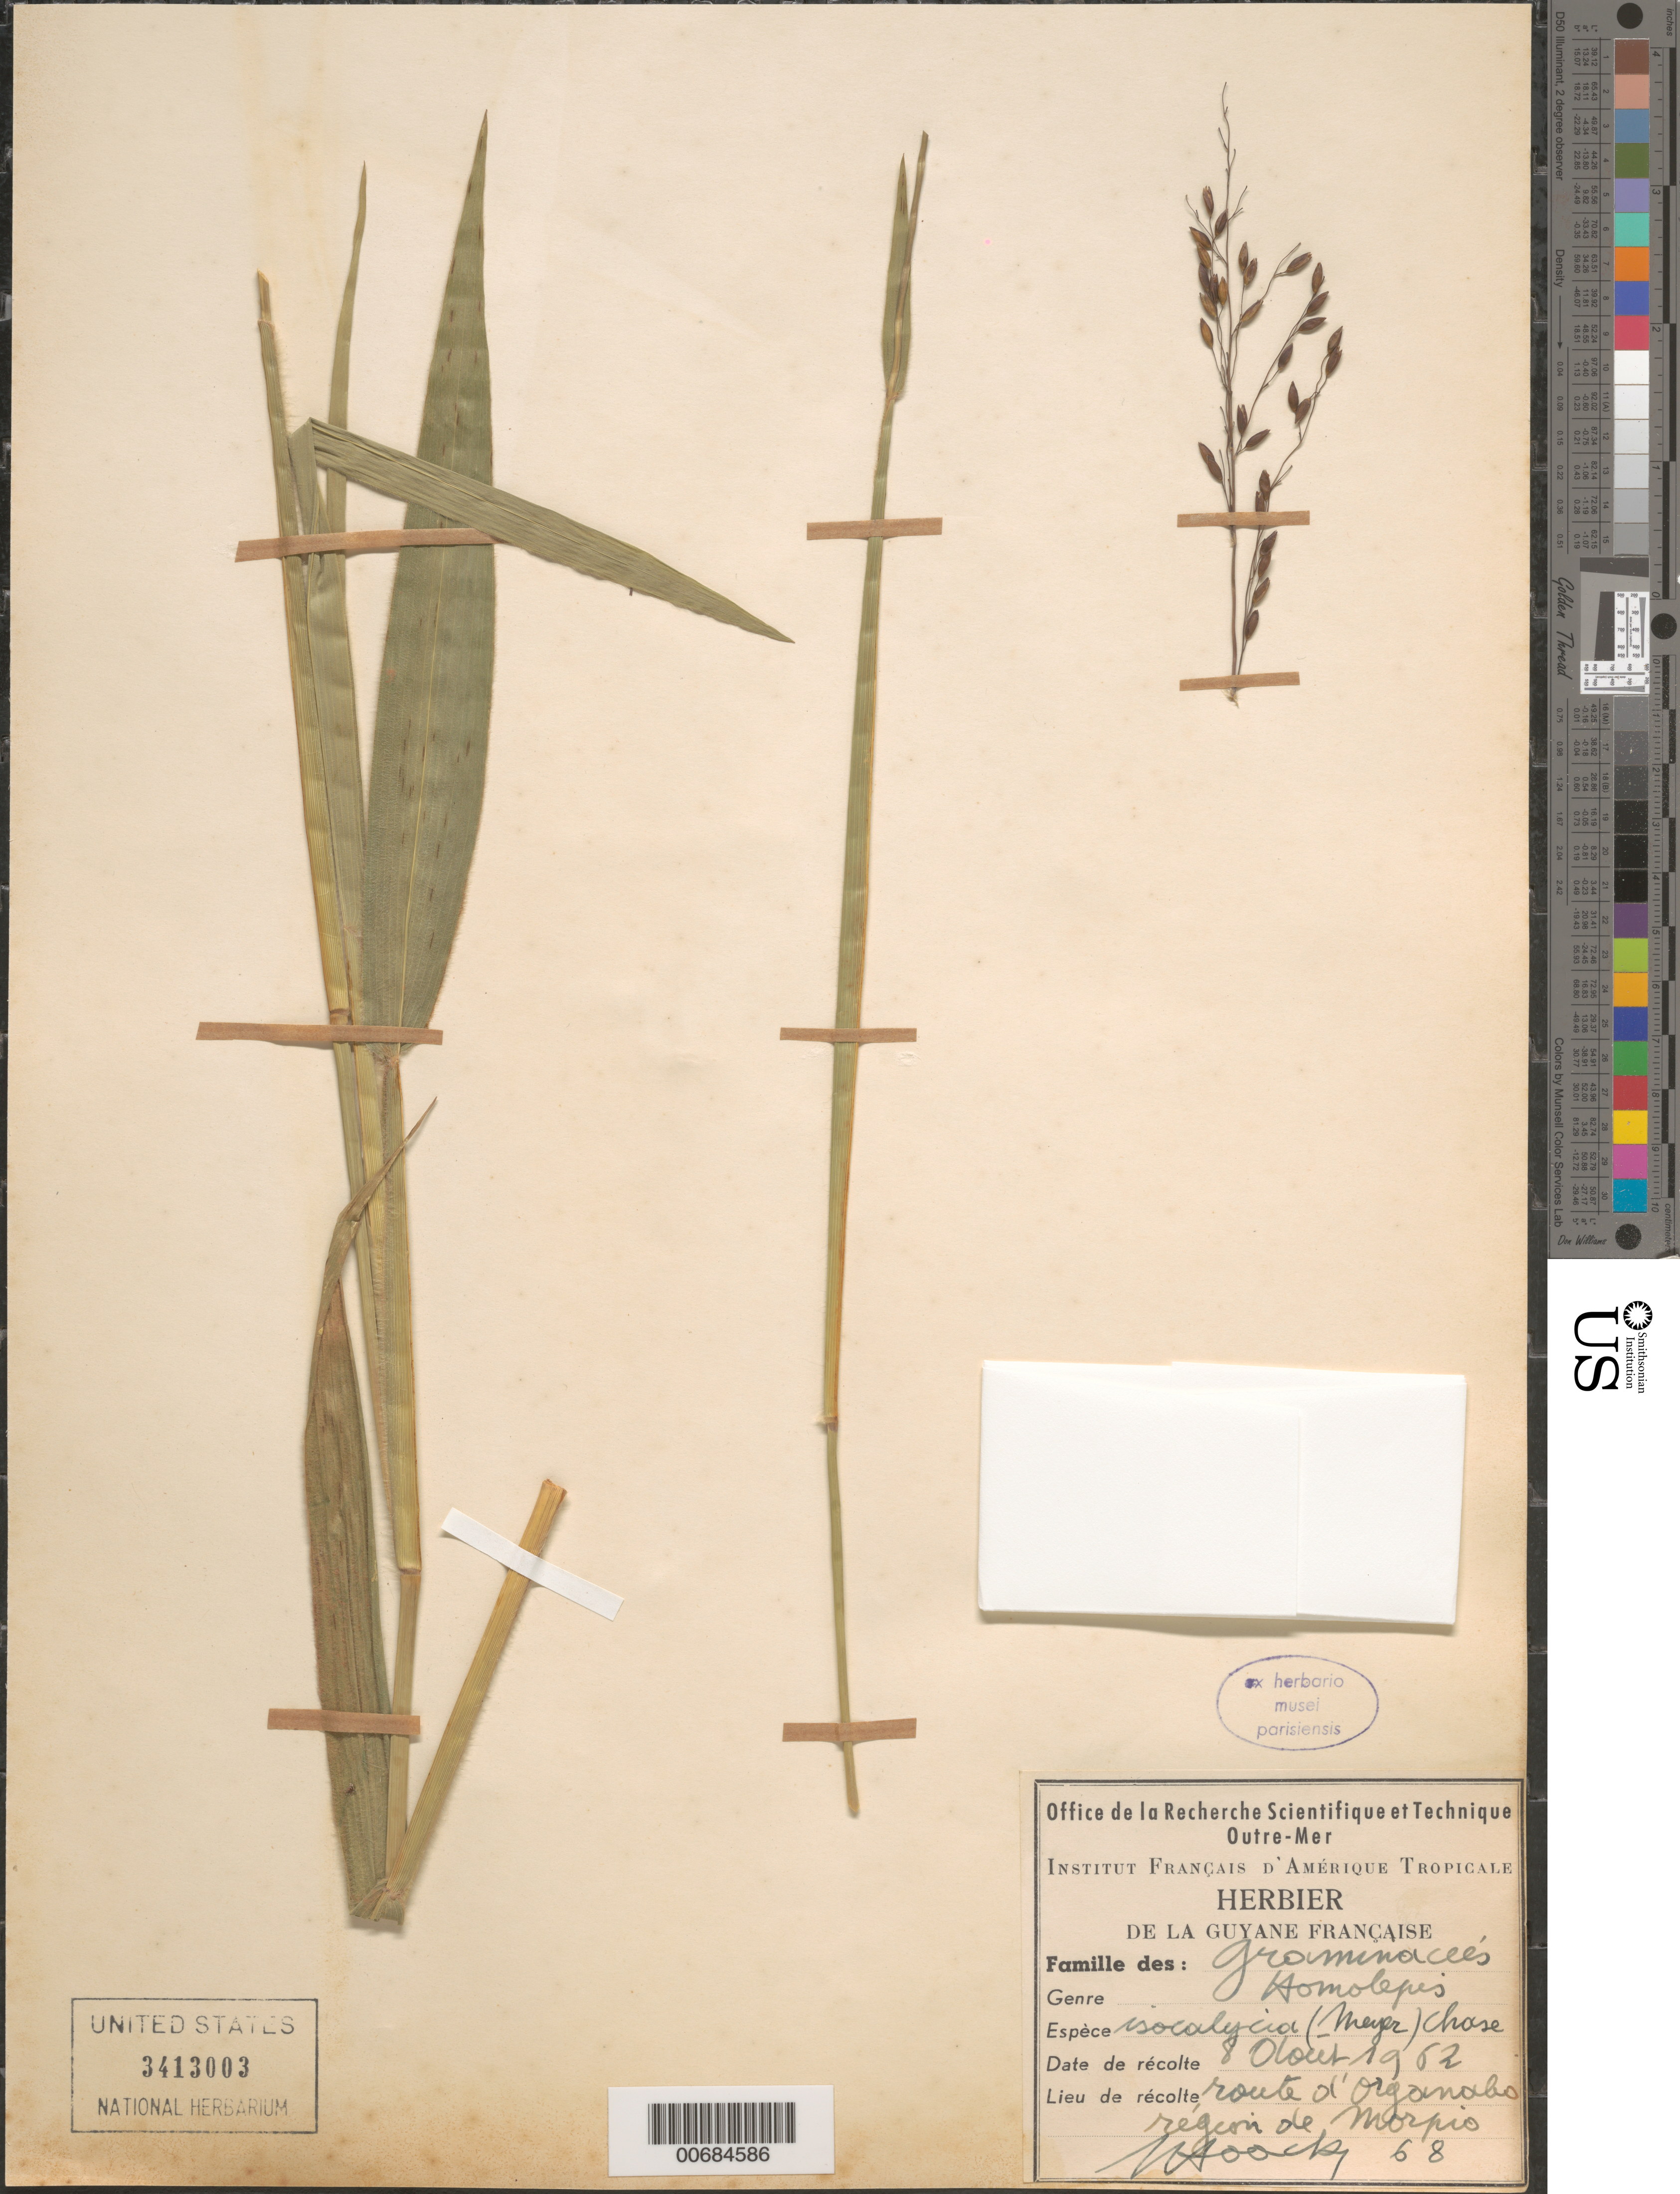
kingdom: Plantae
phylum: Tracheophyta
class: Liliopsida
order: Poales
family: Poaceae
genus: Homolepis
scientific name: Homolepis isocalycia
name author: (G. Mey.) Chase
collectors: J. Hoock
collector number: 68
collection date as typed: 8-Aug-62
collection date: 1962-08-08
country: French Guiana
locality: Route d'Organabo, region de Morpio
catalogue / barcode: US 3413003